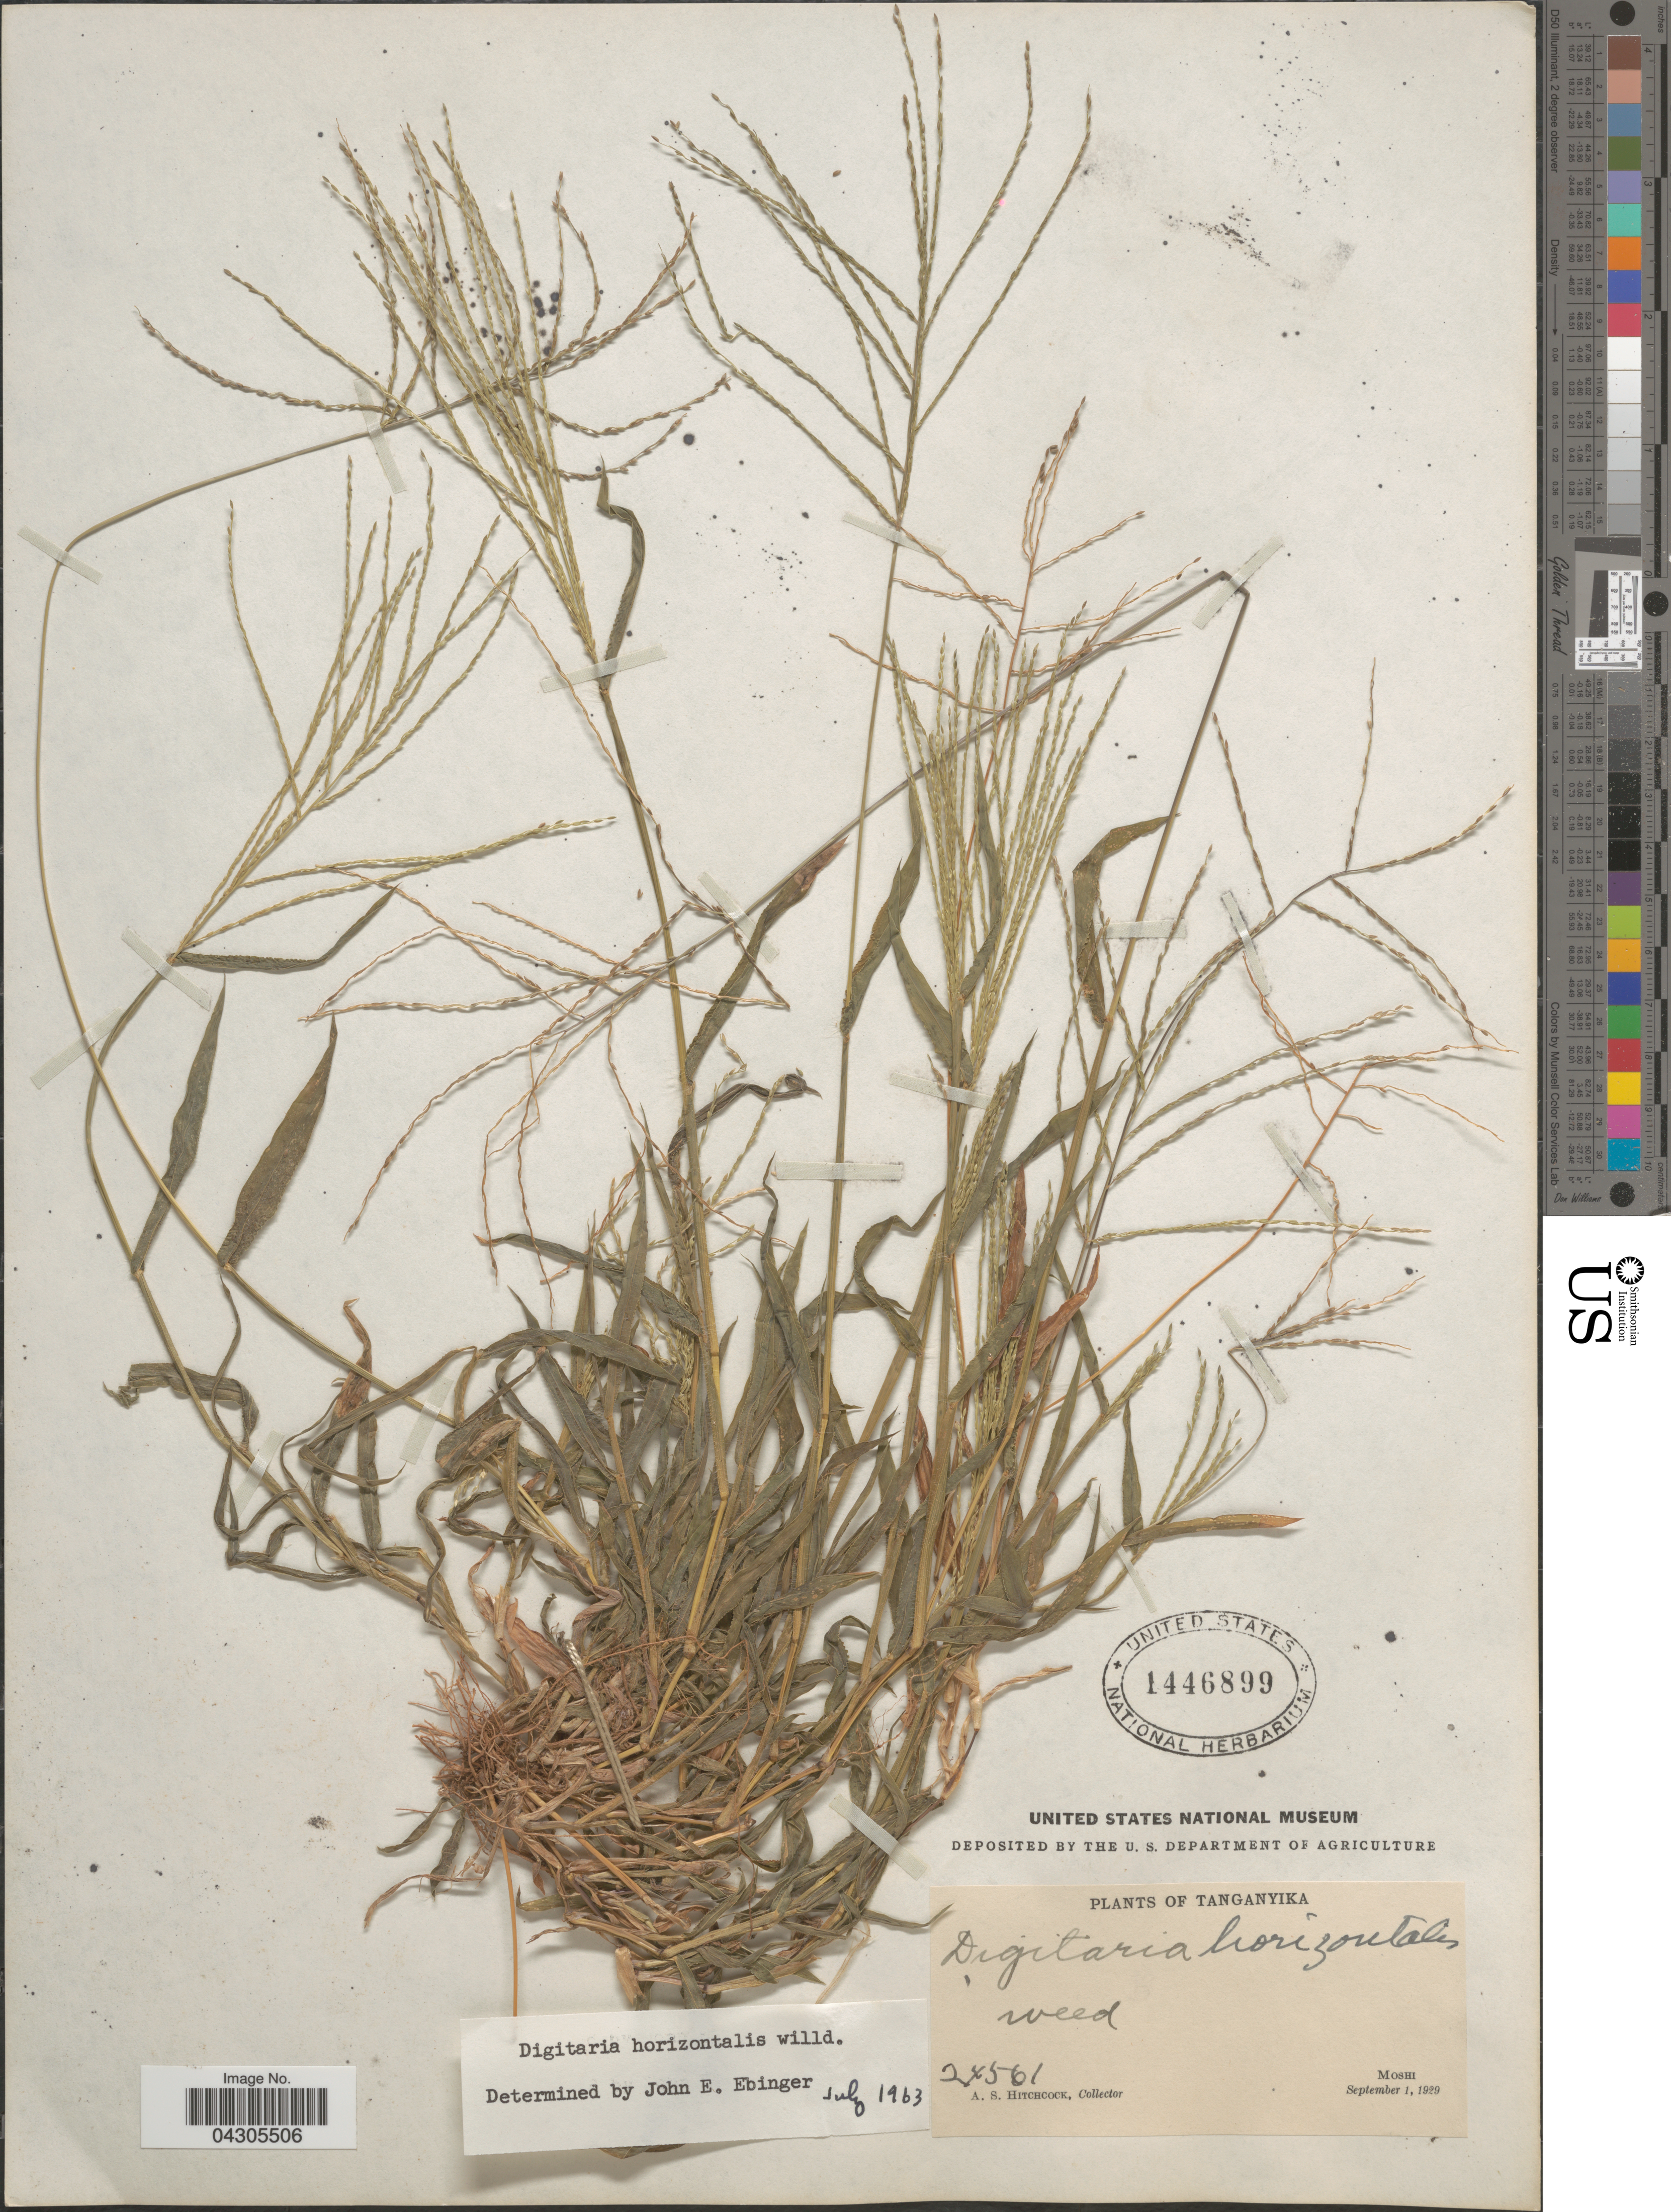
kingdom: Plantae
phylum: Tracheophyta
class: Liliopsida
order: Poales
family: Poaceae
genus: Digitaria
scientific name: Digitaria horizontalis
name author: Willd.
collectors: A. S. Hitchcock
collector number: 24561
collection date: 1929-09-01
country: Tanzania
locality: Tanganyika. Moshi.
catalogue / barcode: US 1446899